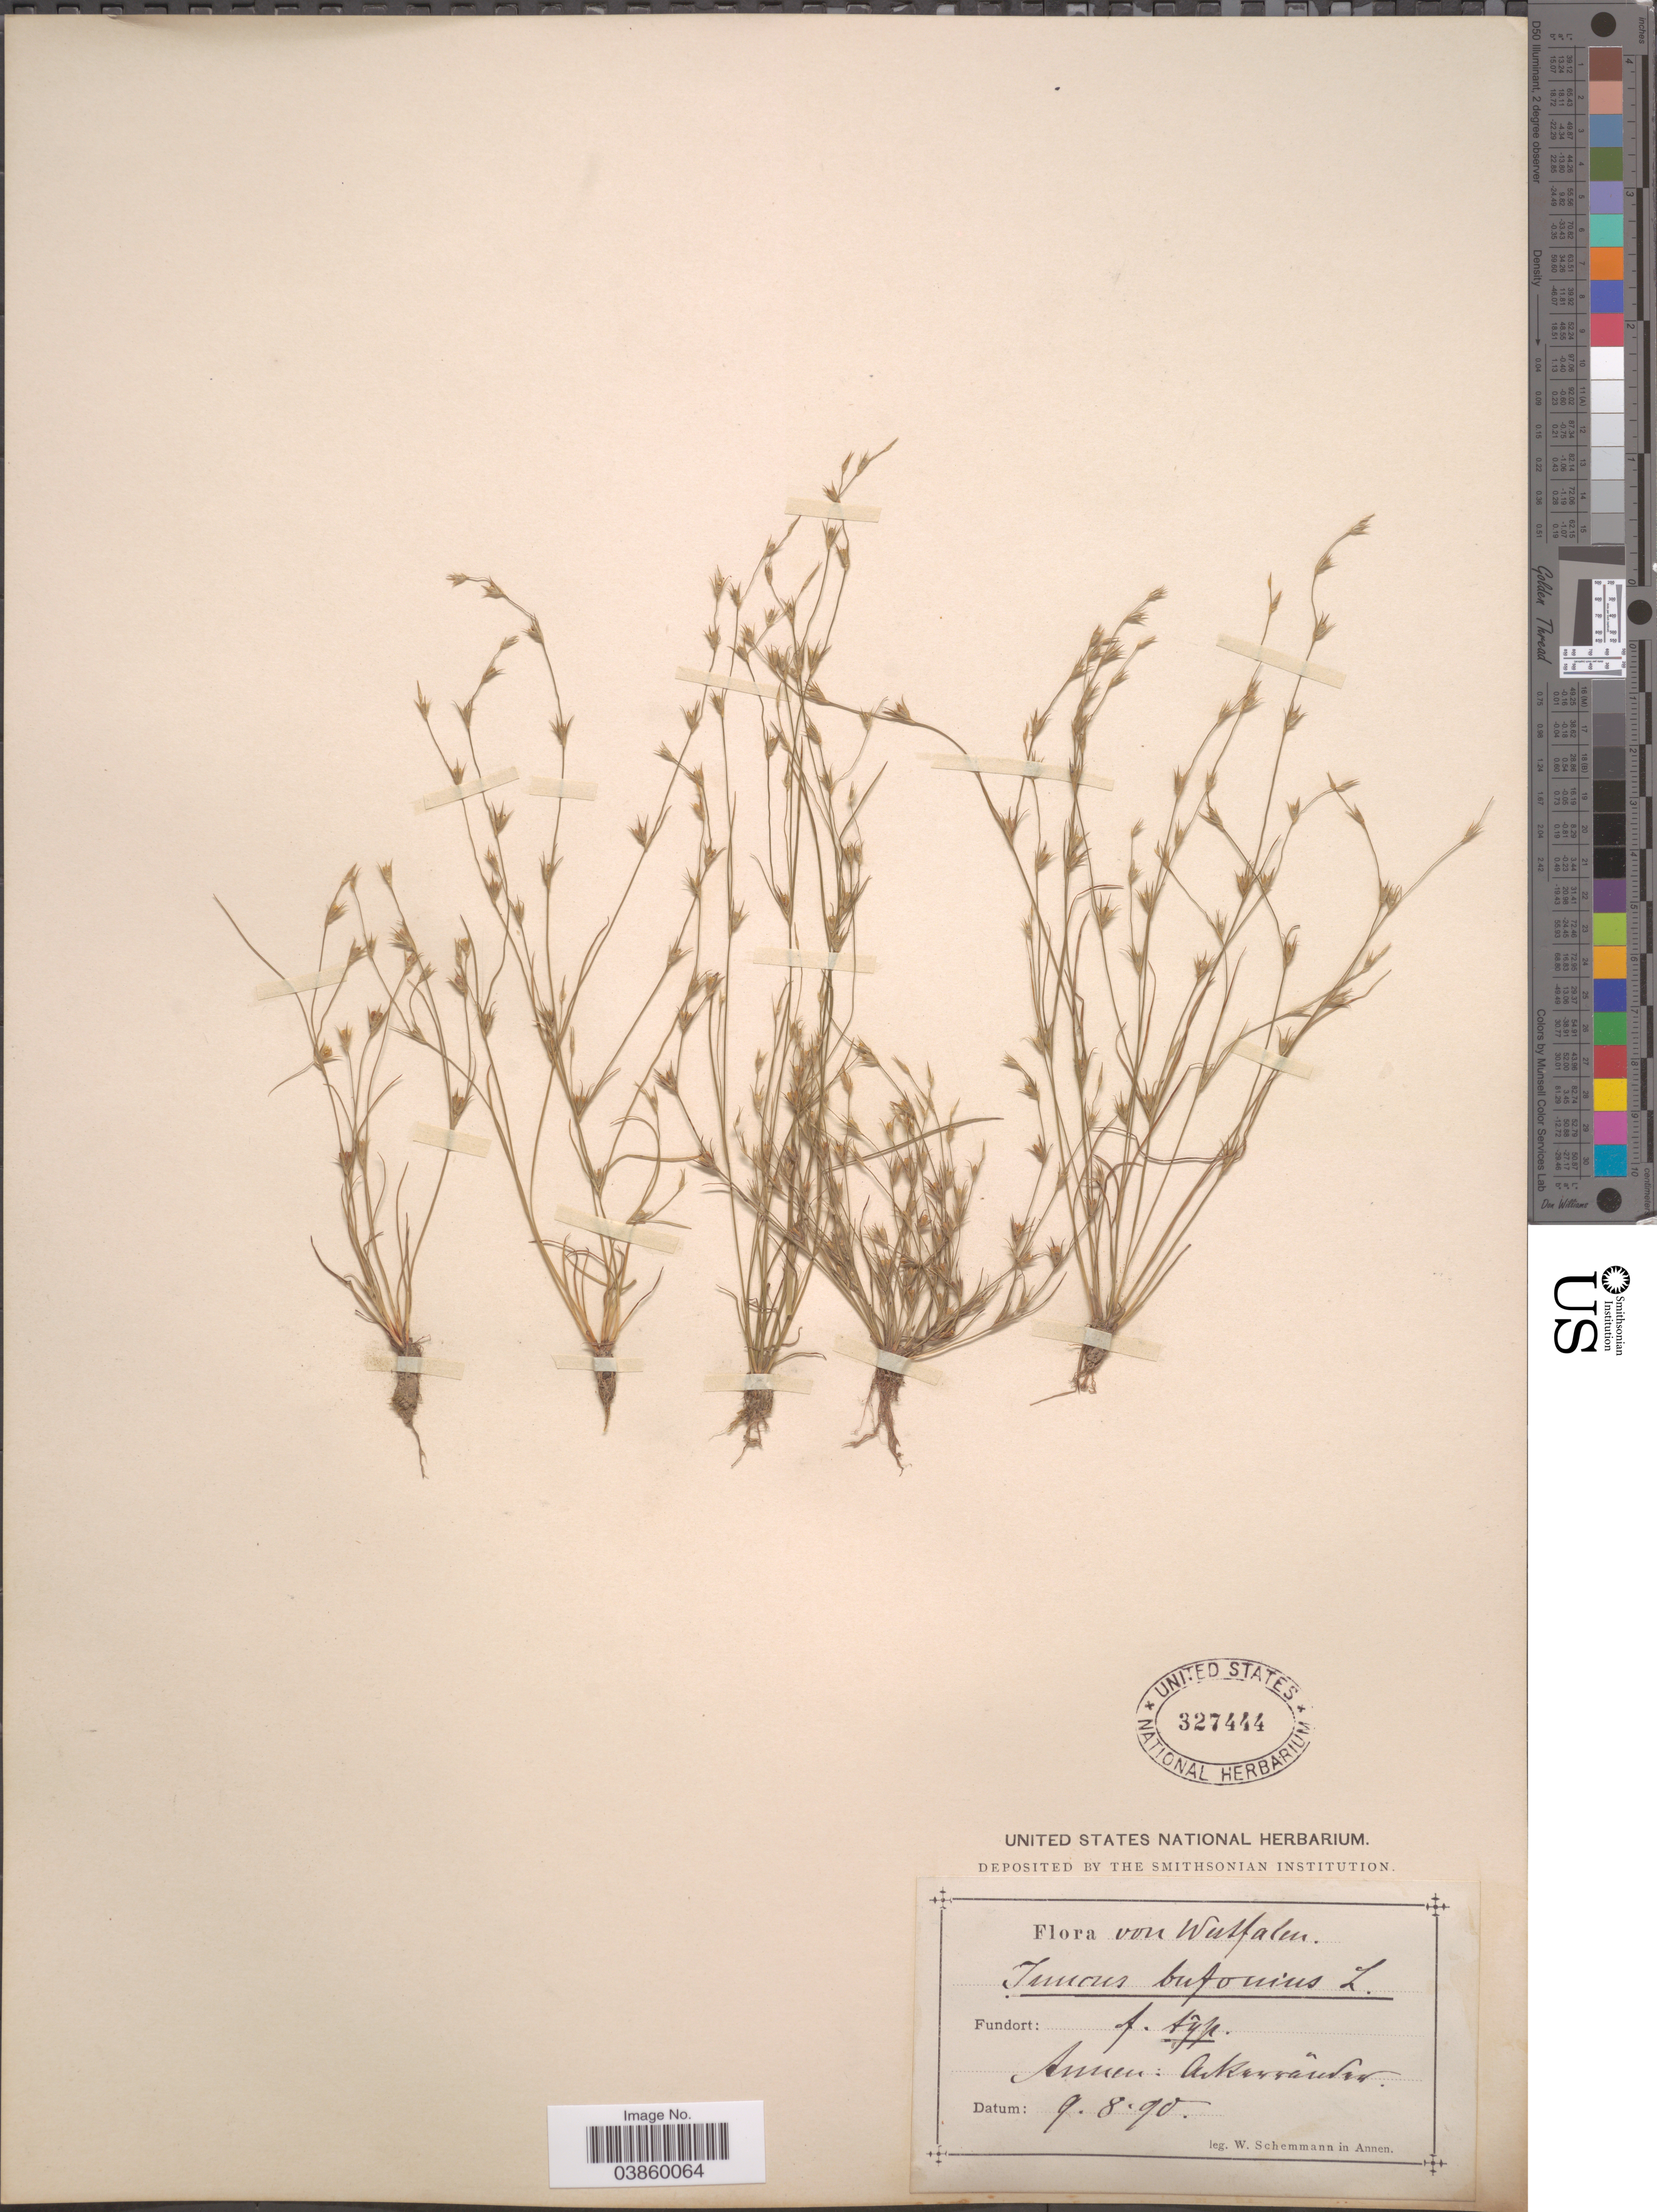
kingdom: Plantae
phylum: Tracheophyta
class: Liliopsida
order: Poales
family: Juncaceae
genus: Juncus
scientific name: Juncus bufonius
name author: L.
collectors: W. Schemmann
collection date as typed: Transcribed d/m/y: 9/8/90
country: Germany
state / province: Nordrhein-Westfalen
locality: Westfalen. Annen: Ahr..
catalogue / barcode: US 327444